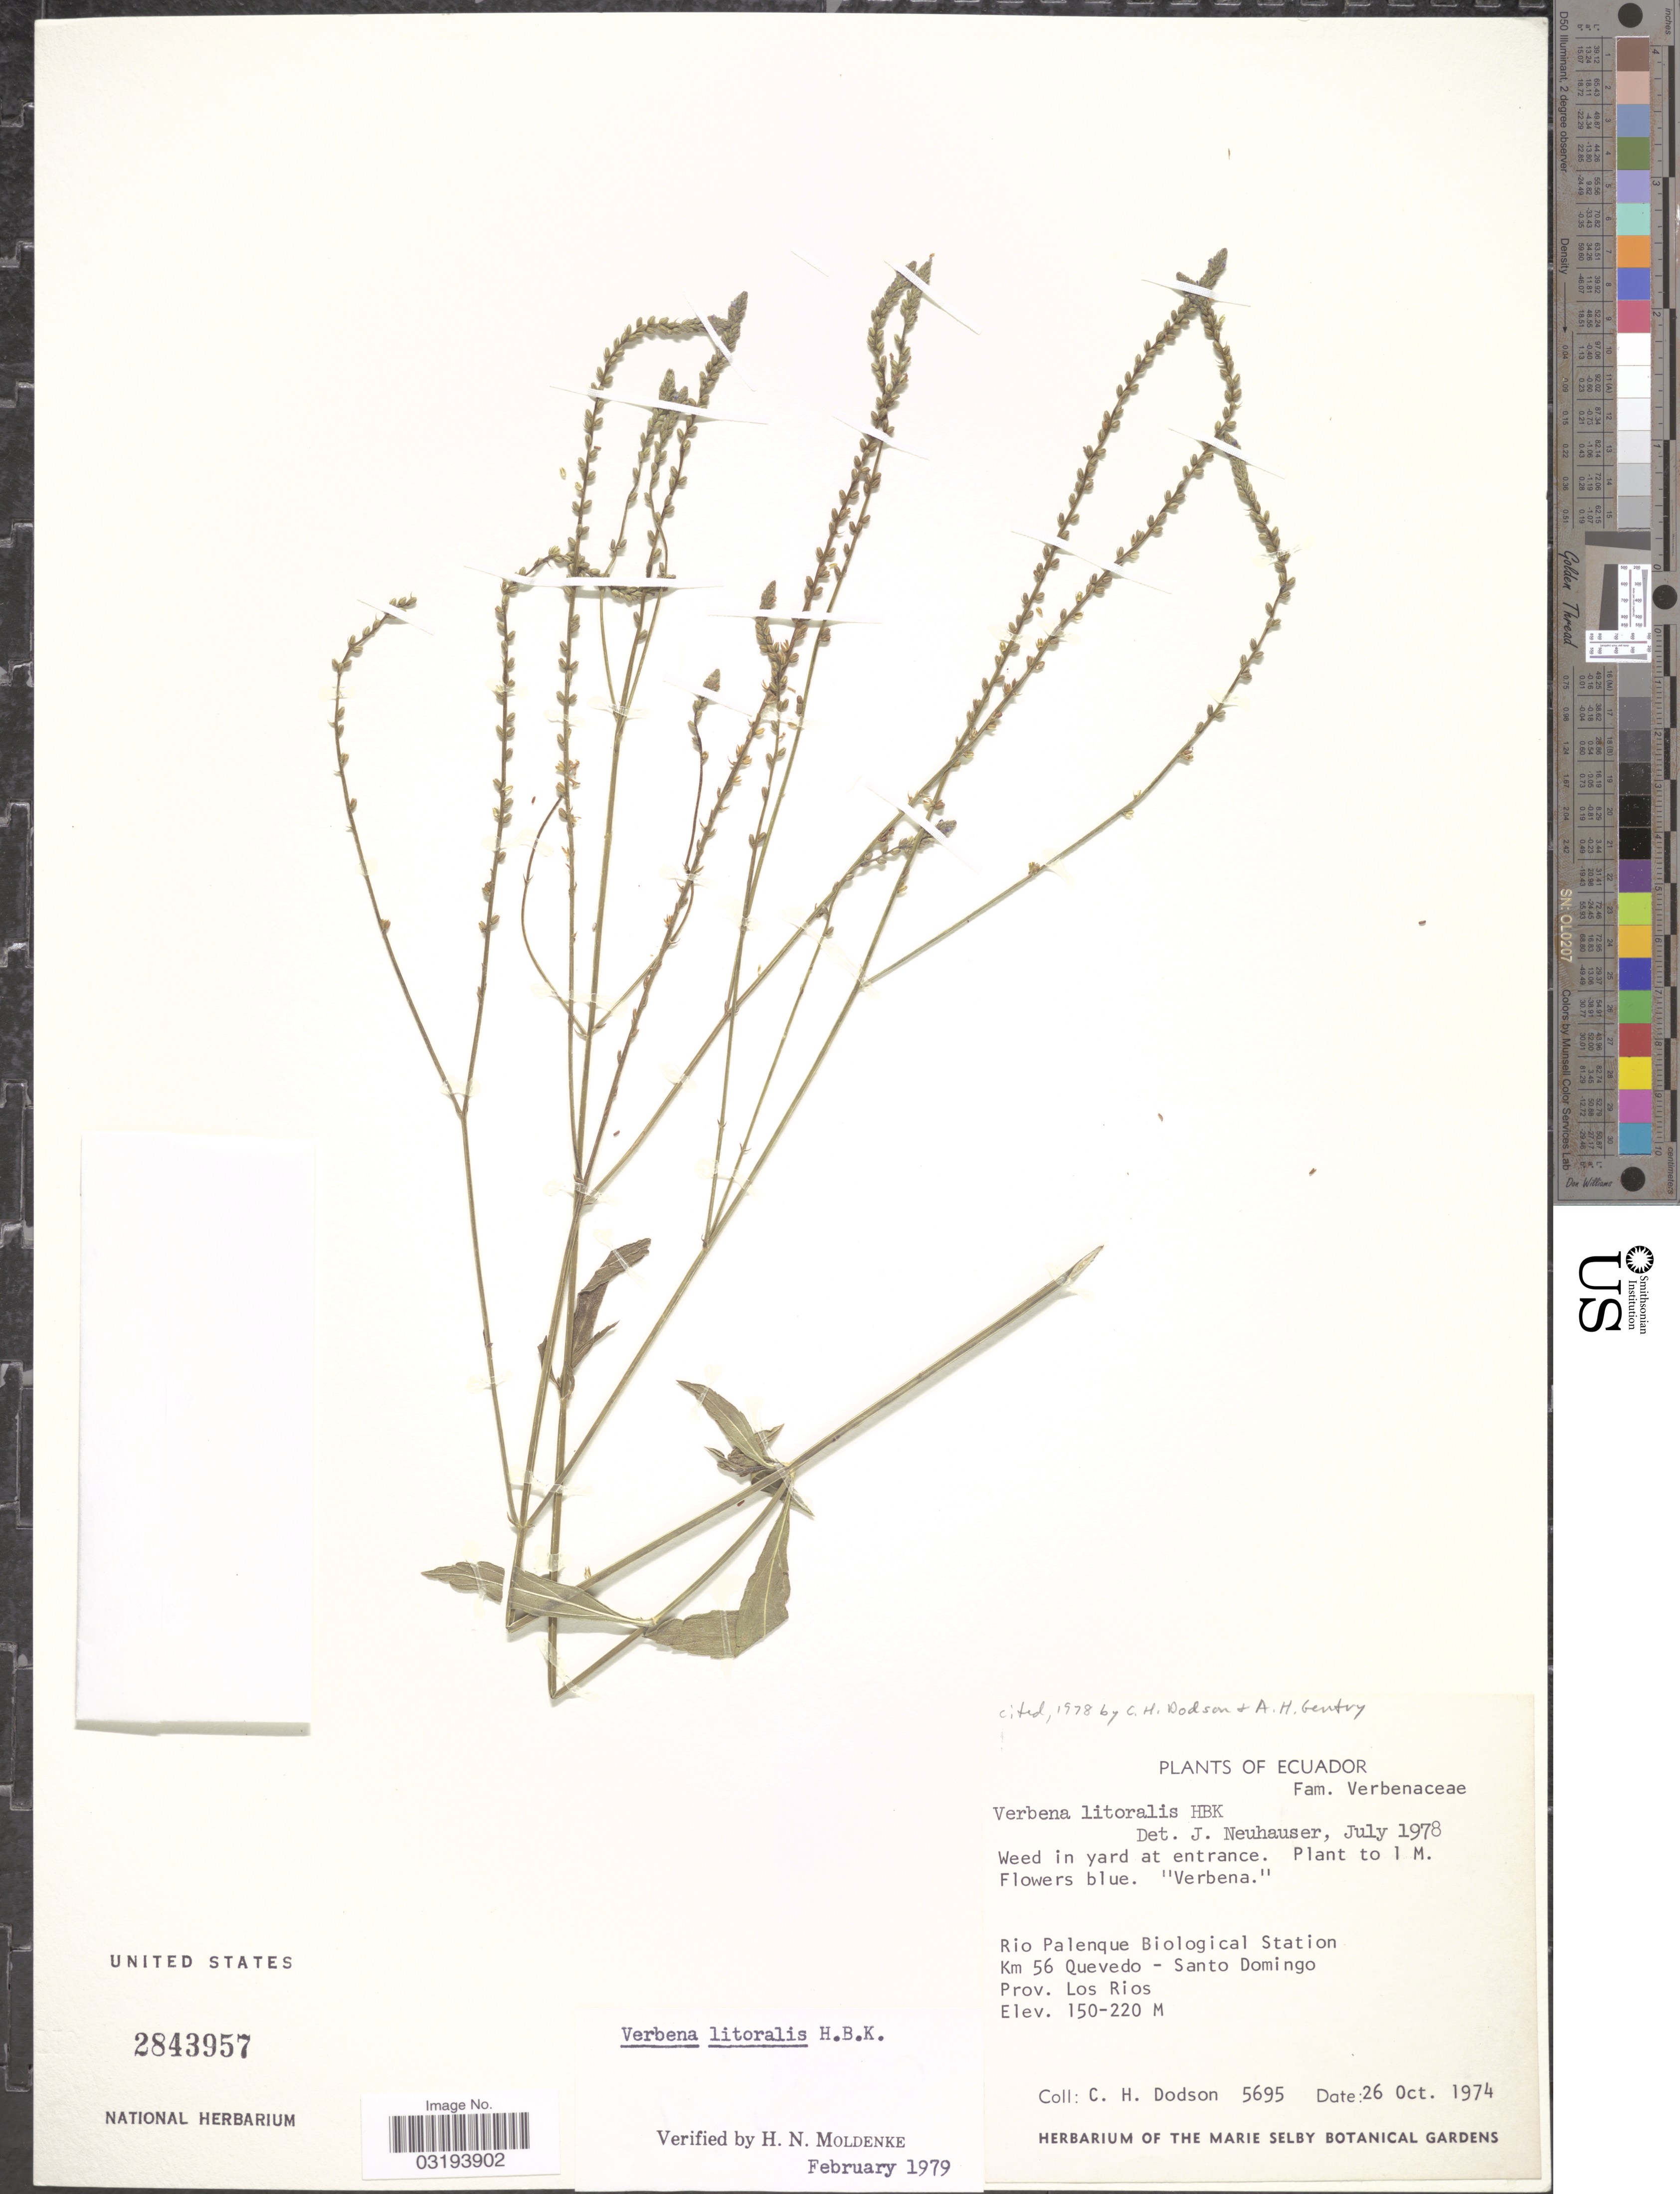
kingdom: Plantae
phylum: Tracheophyta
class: Magnoliopsida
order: Lamiales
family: Verbenaceae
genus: Verbena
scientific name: Verbena litoralis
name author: Kunth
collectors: C. H. Dodson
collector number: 5695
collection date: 1974-10-26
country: Ecuador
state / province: Los Ríos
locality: Rio Palenque Biological Station. Km 56 Quevedo - Santo Domingo.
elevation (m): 150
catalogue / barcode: US 2843957